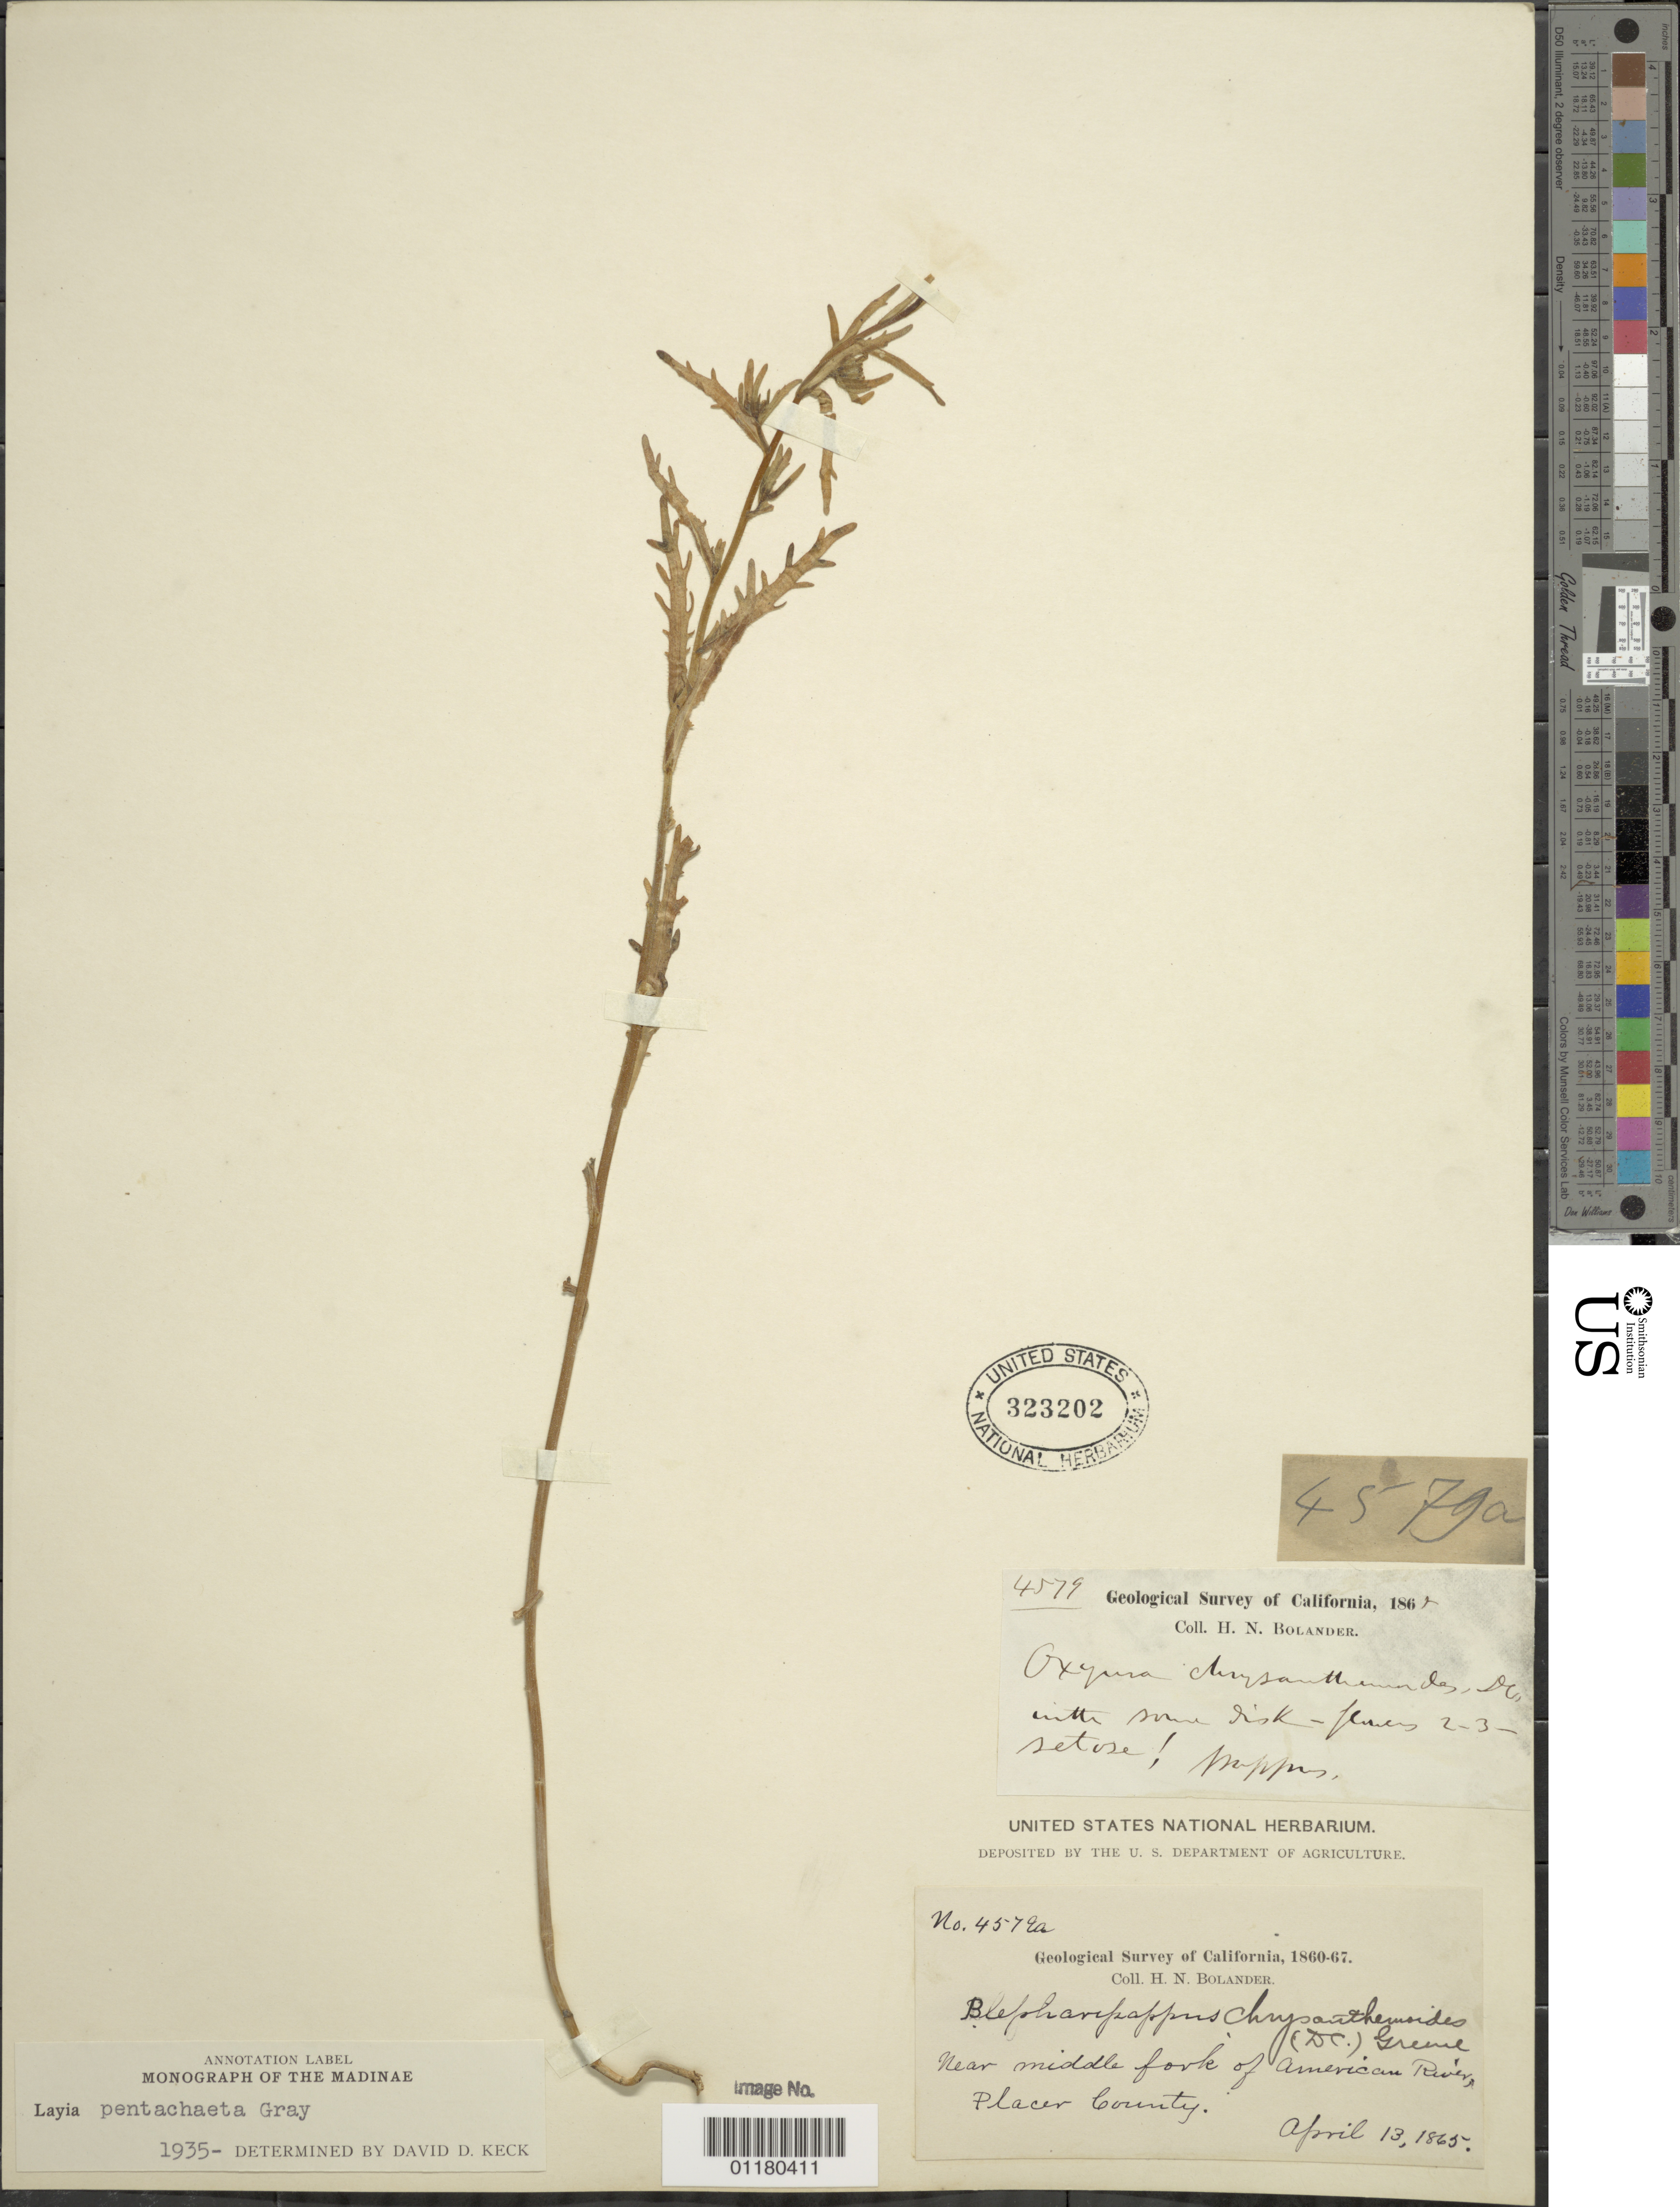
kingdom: Plantae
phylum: Tracheophyta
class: Magnoliopsida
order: Asterales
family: Asteraceae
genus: Layia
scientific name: Layia pentachaeta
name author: A. Gray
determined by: Keck, David D.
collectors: H. Bolander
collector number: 4579 a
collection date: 1865-04-13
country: United States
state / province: California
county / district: Placer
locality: near middle fork of American River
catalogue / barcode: US 323202